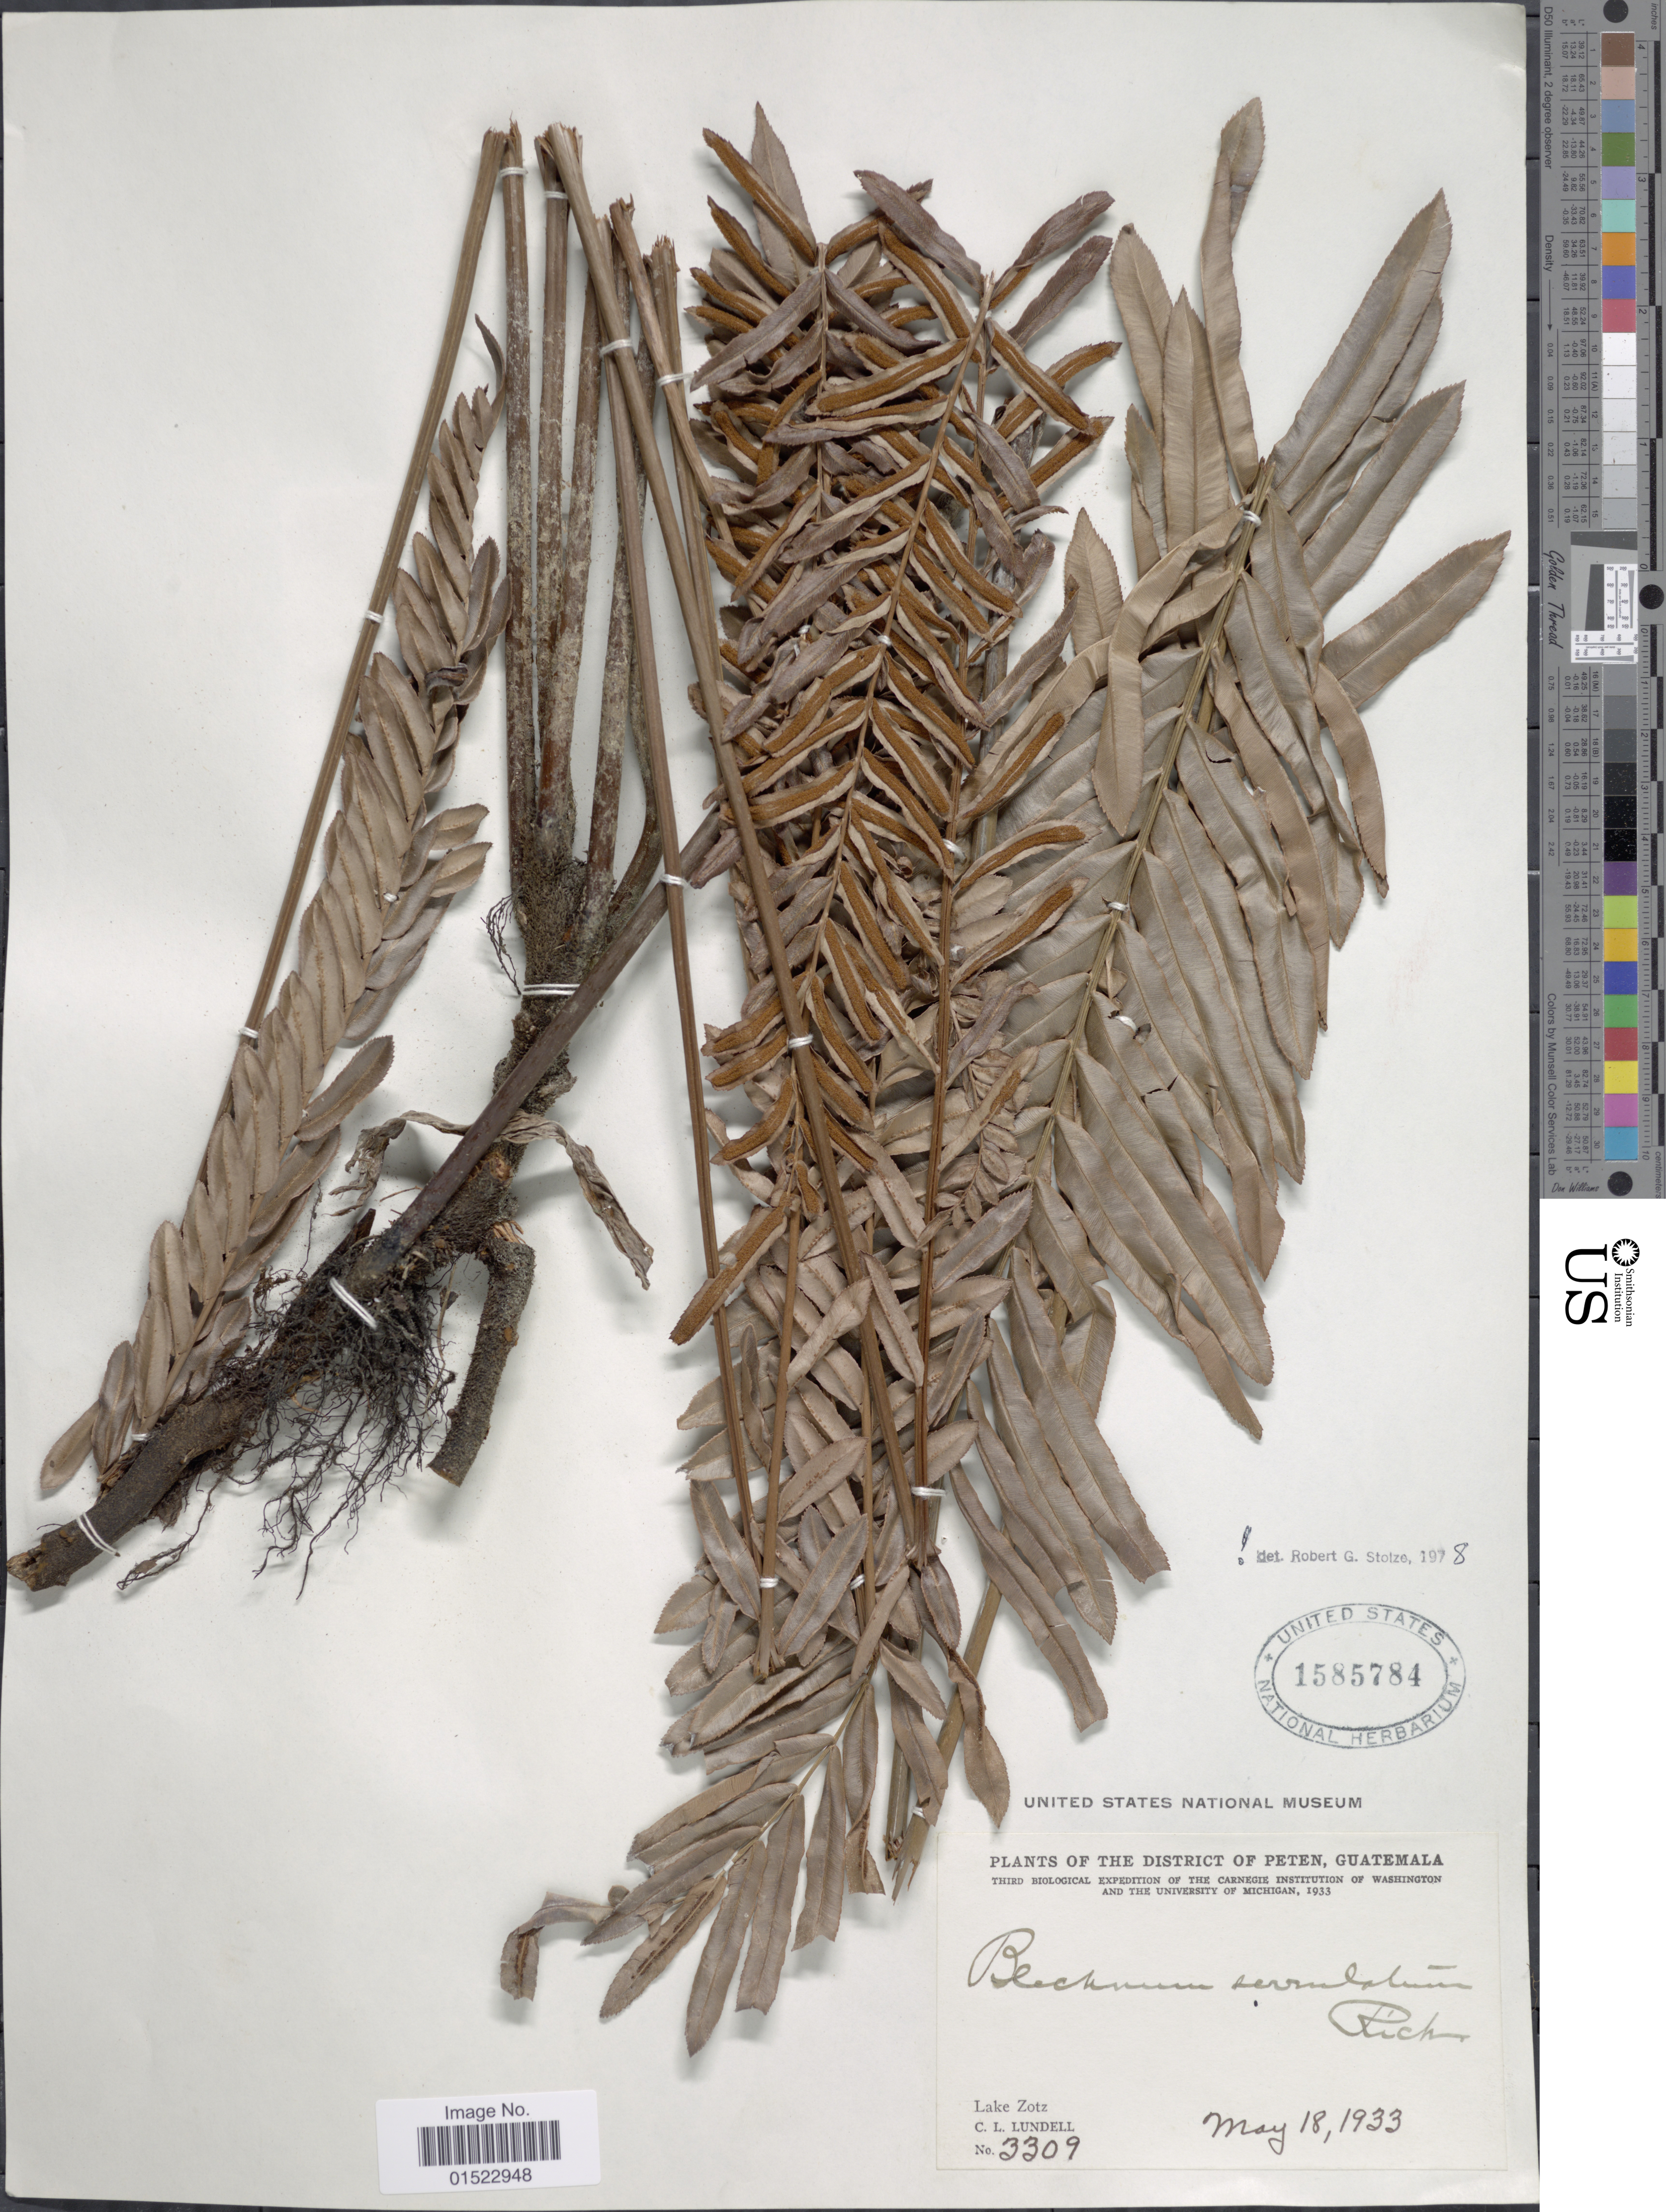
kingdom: Plantae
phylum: Tracheophyta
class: Polypodiopsida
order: Polypodiales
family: Blechnaceae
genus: Telmatoblechnum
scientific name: Telmatoblechnum serrulatum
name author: (Rich.) Perrie et al.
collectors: C. L. Lundell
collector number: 3309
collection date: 1933-05-18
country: Guatemala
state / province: El Petén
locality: Lake Zotz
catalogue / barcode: US 1585784